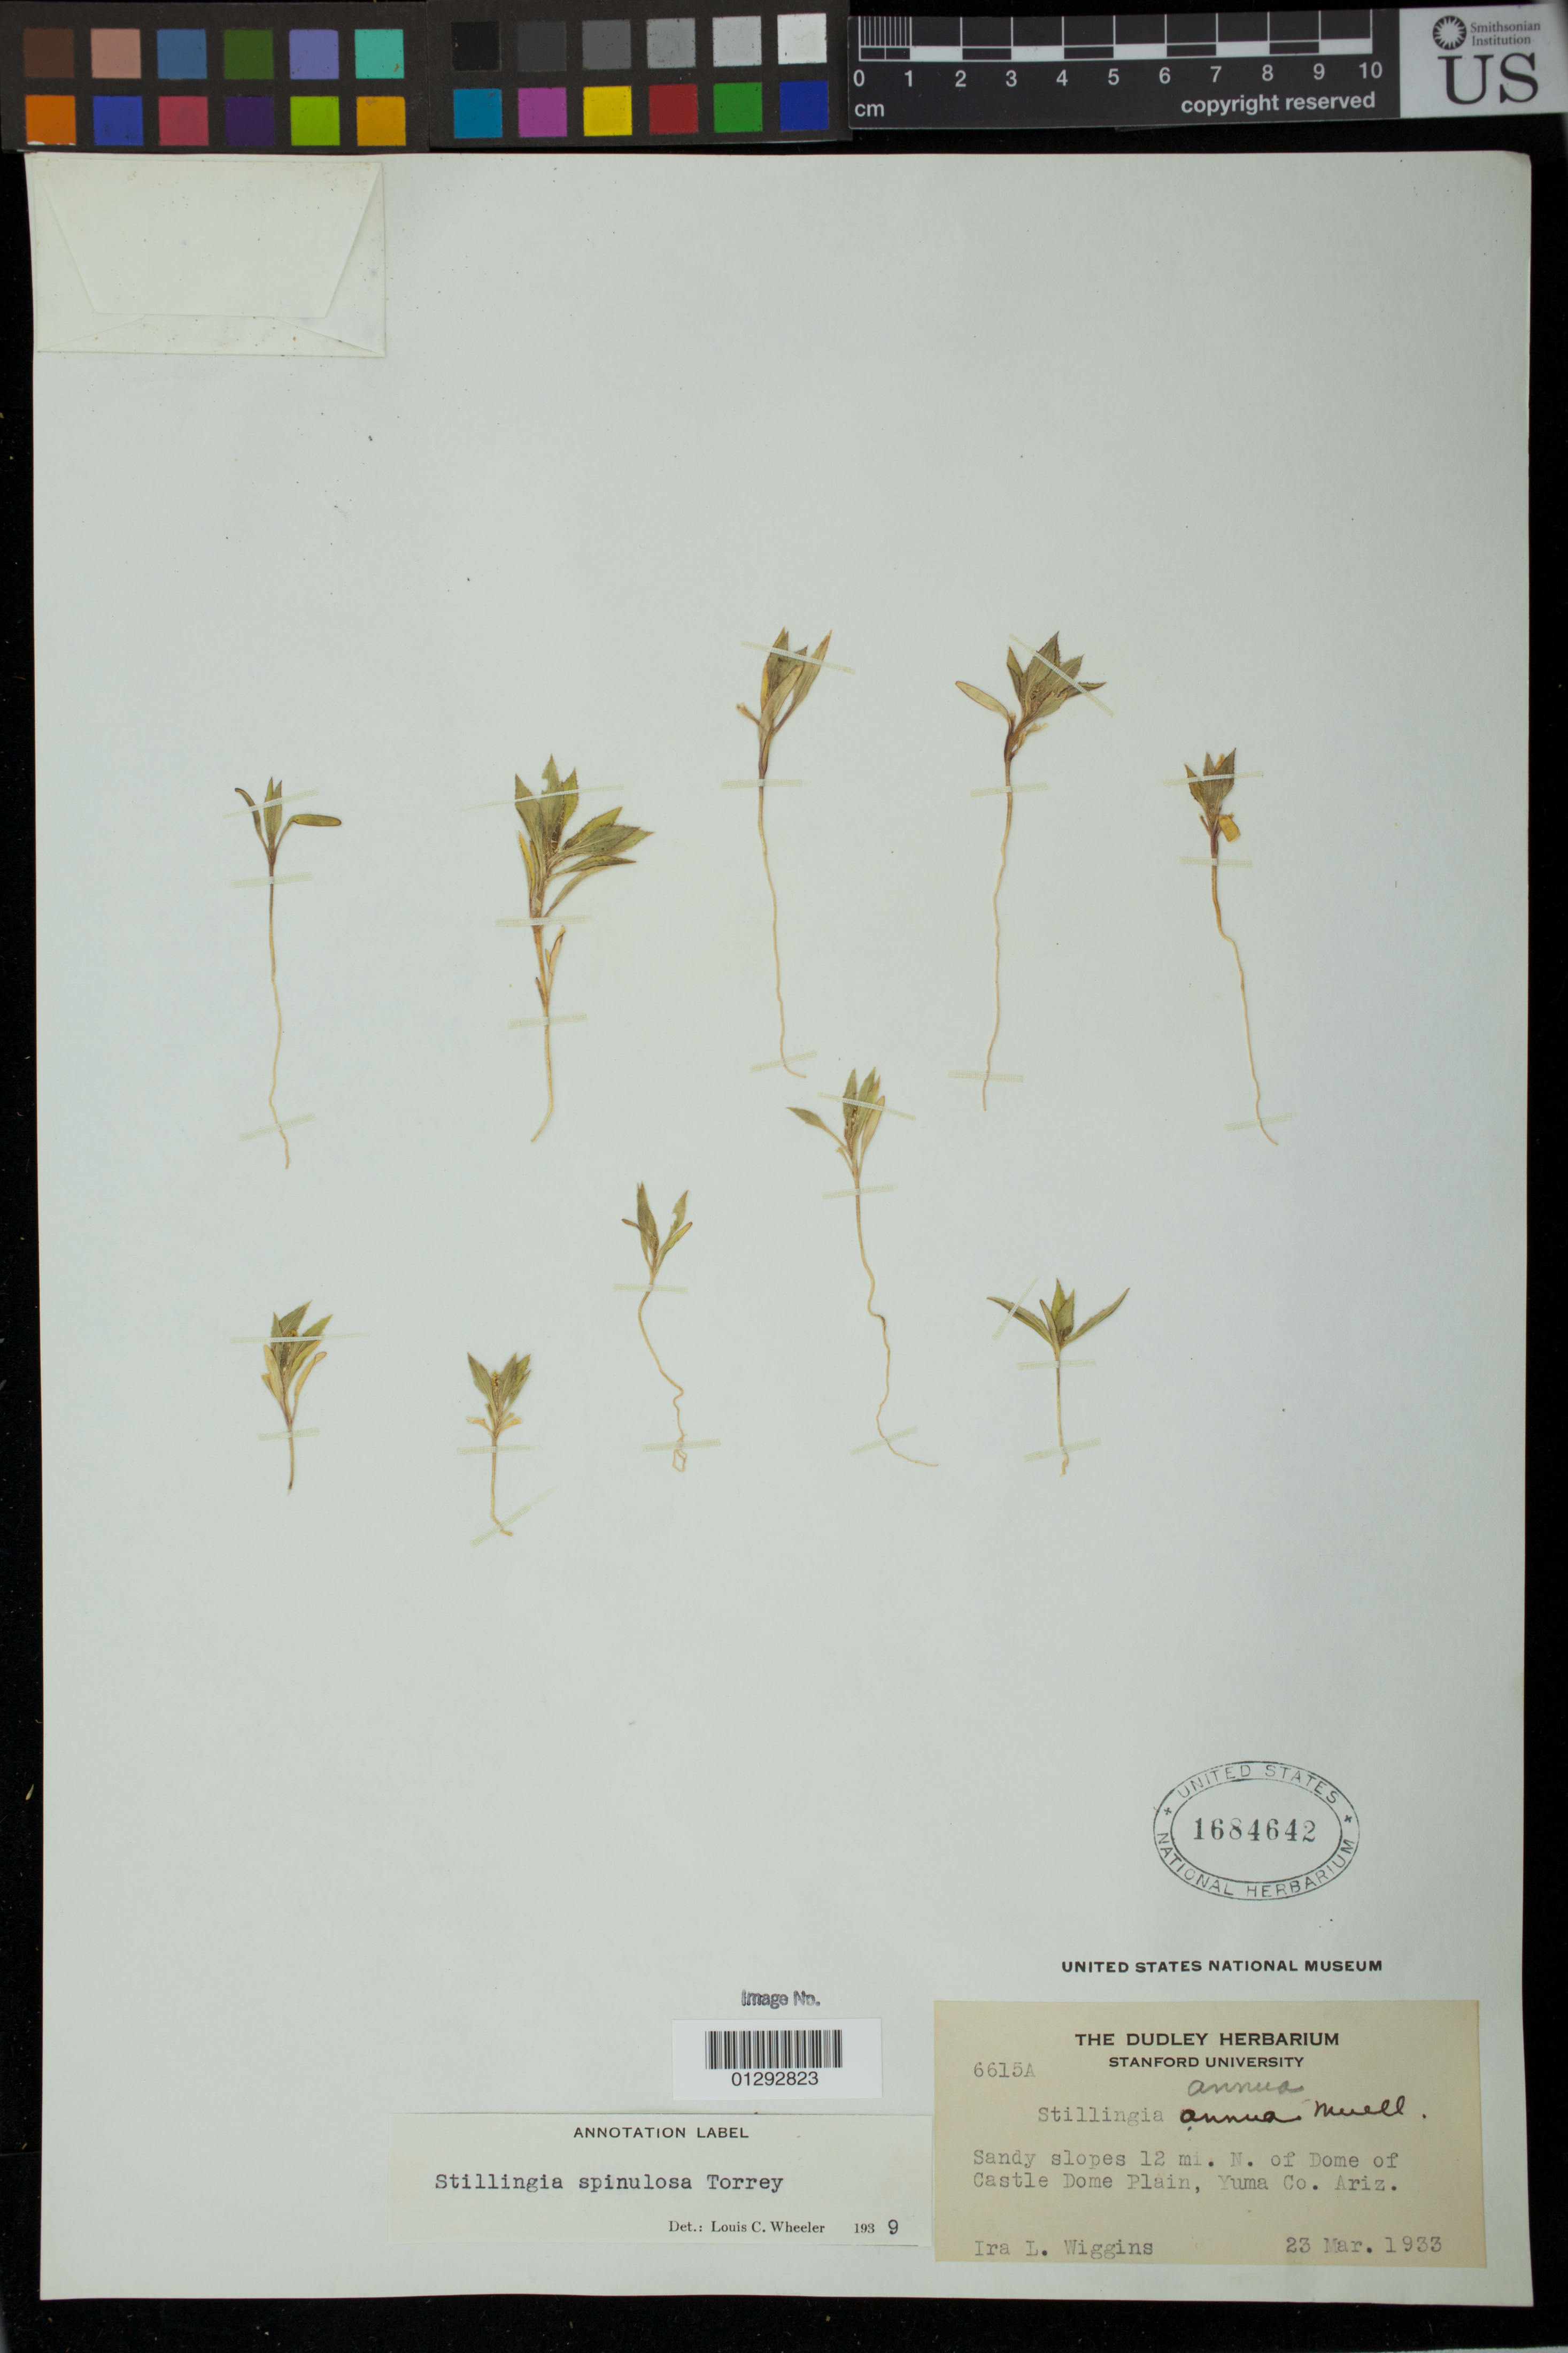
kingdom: Plantae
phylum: Tracheophyta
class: Magnoliopsida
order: Malpighiales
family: Euphorbiaceae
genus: Stillingia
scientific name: Stillingia spinulosa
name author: Torr.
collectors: I. L. Wiggins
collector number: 6615A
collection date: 1933-03-23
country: United States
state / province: Arizona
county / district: Yuma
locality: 12 mi. N. of Dome of Castle Dome Plain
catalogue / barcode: US 1684642